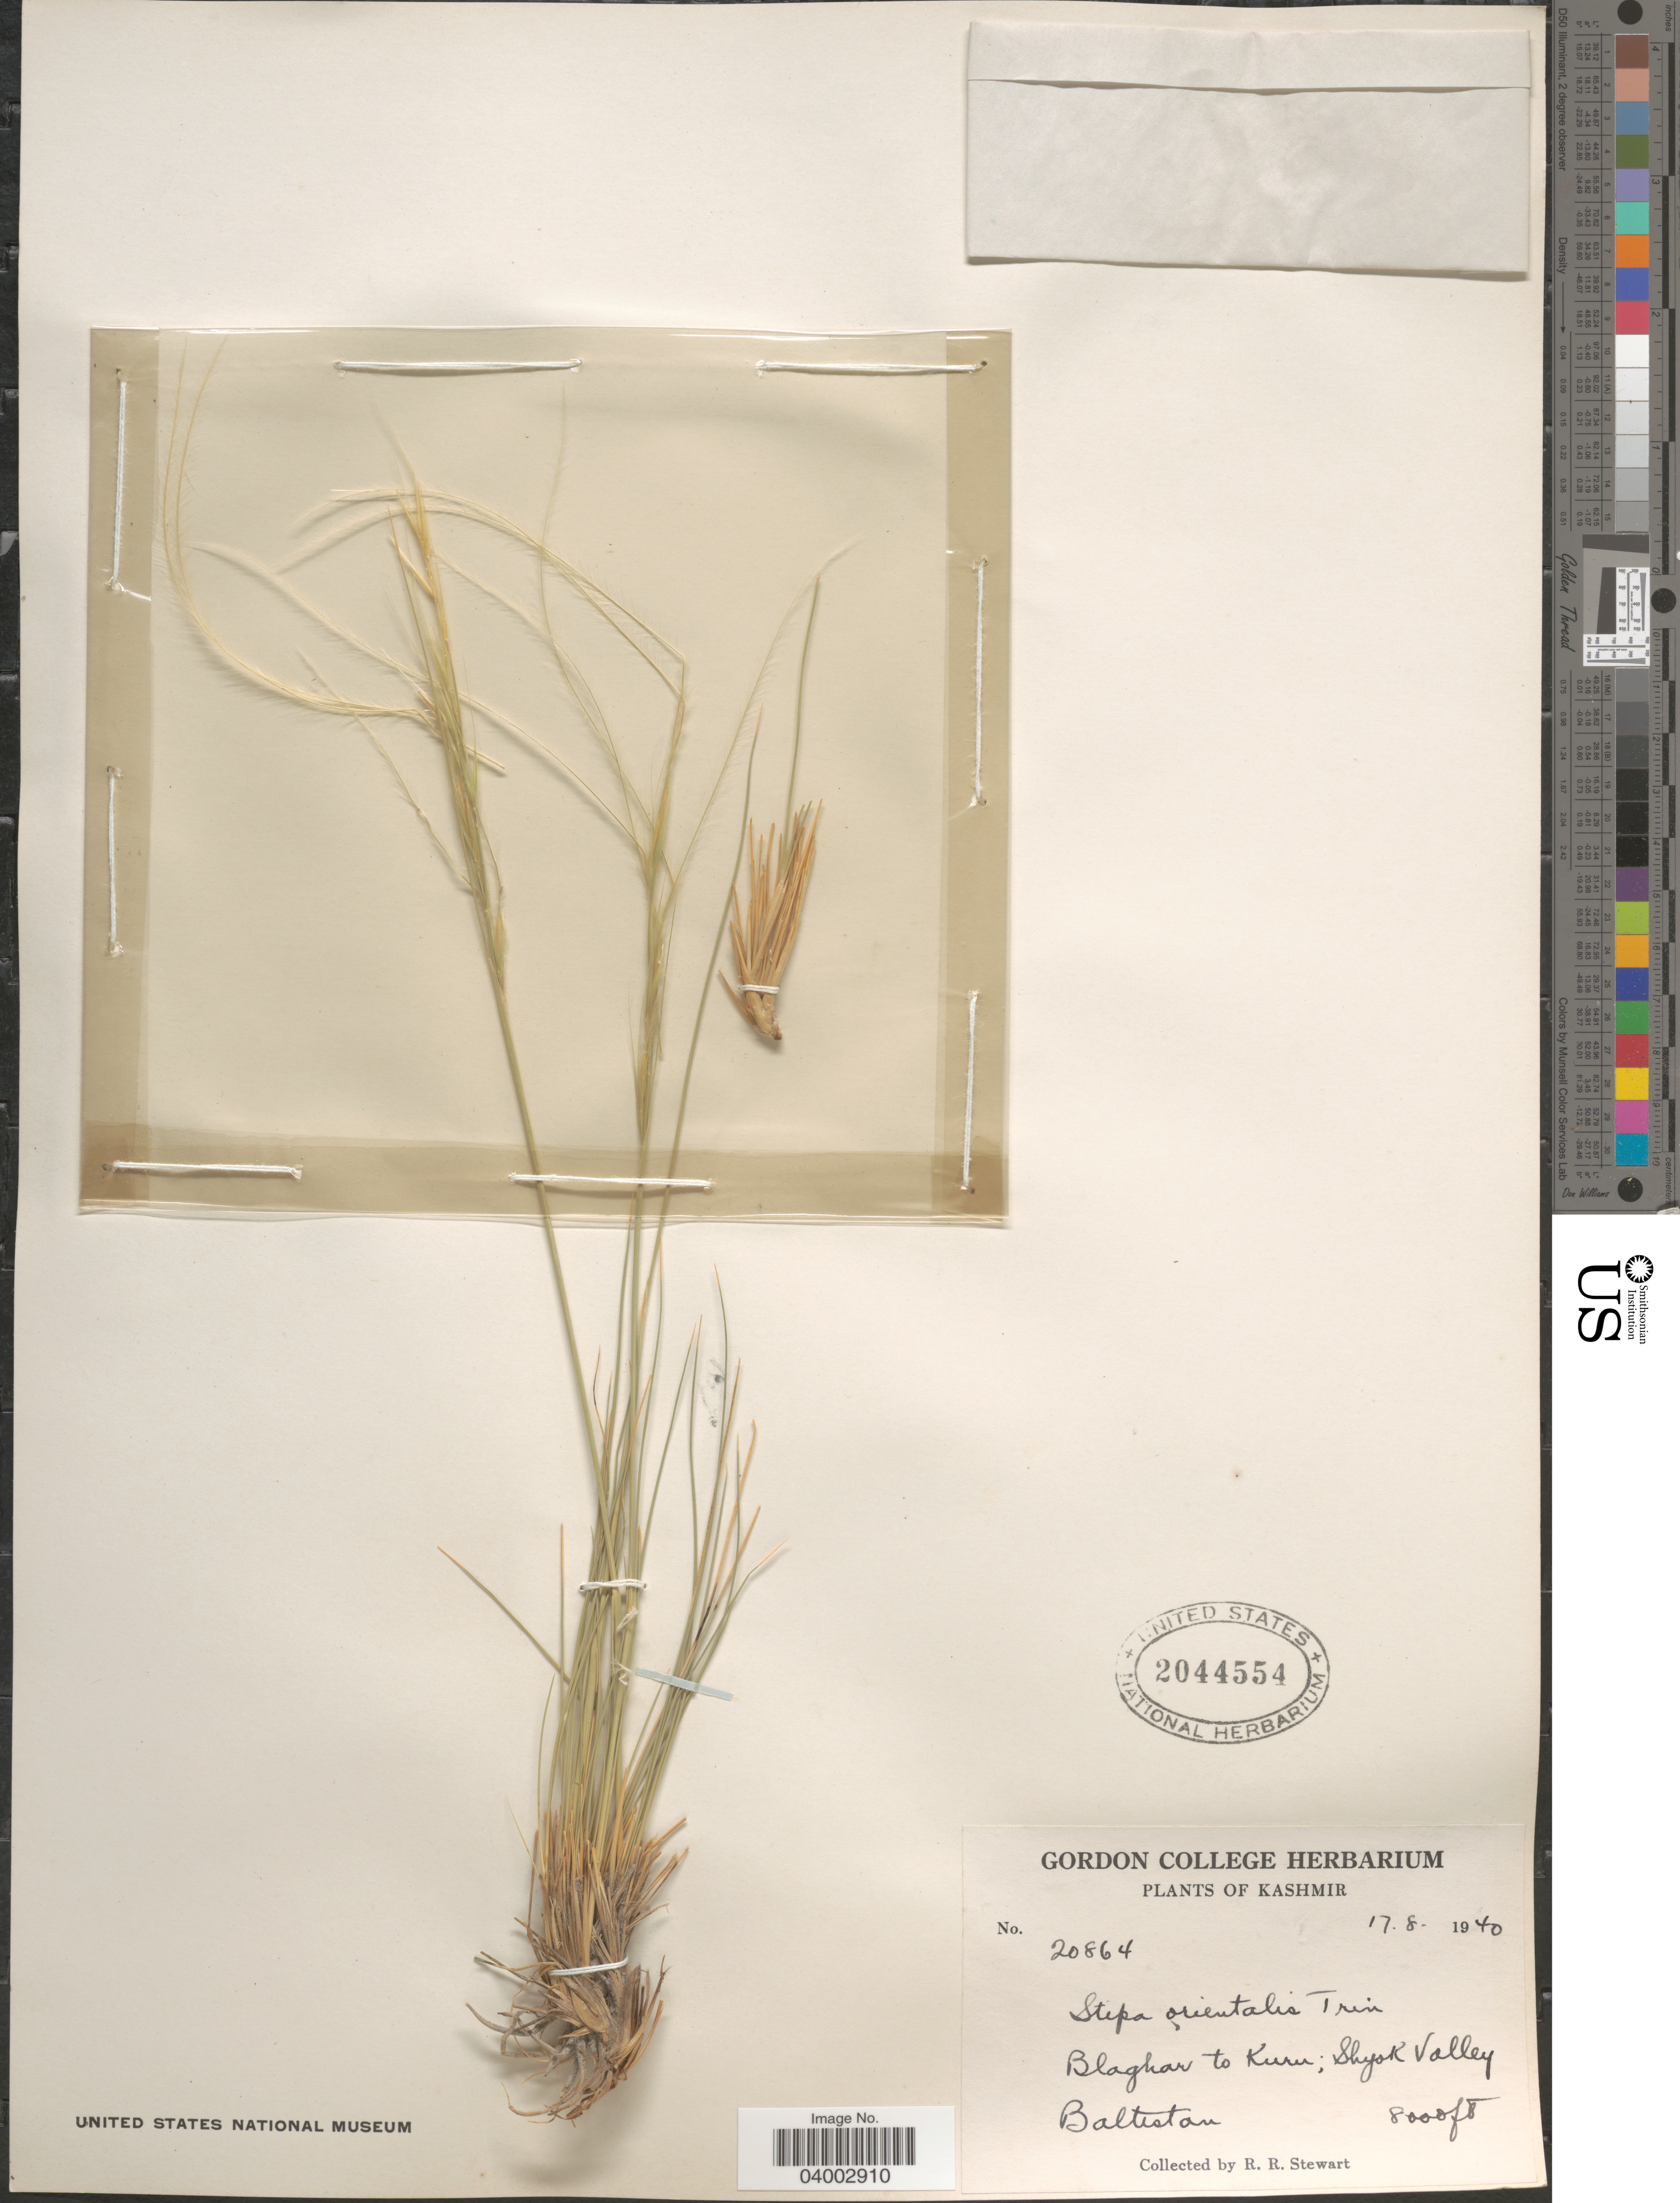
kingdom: Plantae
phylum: Tracheophyta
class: Liliopsida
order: Poales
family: Poaceae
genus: Stipa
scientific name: Stipa orientalis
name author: Trin.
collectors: R. Stewart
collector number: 20864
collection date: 1940-08-17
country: India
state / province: Jammu and Kashmir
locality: Kashmir. Blaghar to Kuru; Shyok Valley Baltistan.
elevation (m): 2438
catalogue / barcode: US 2044554